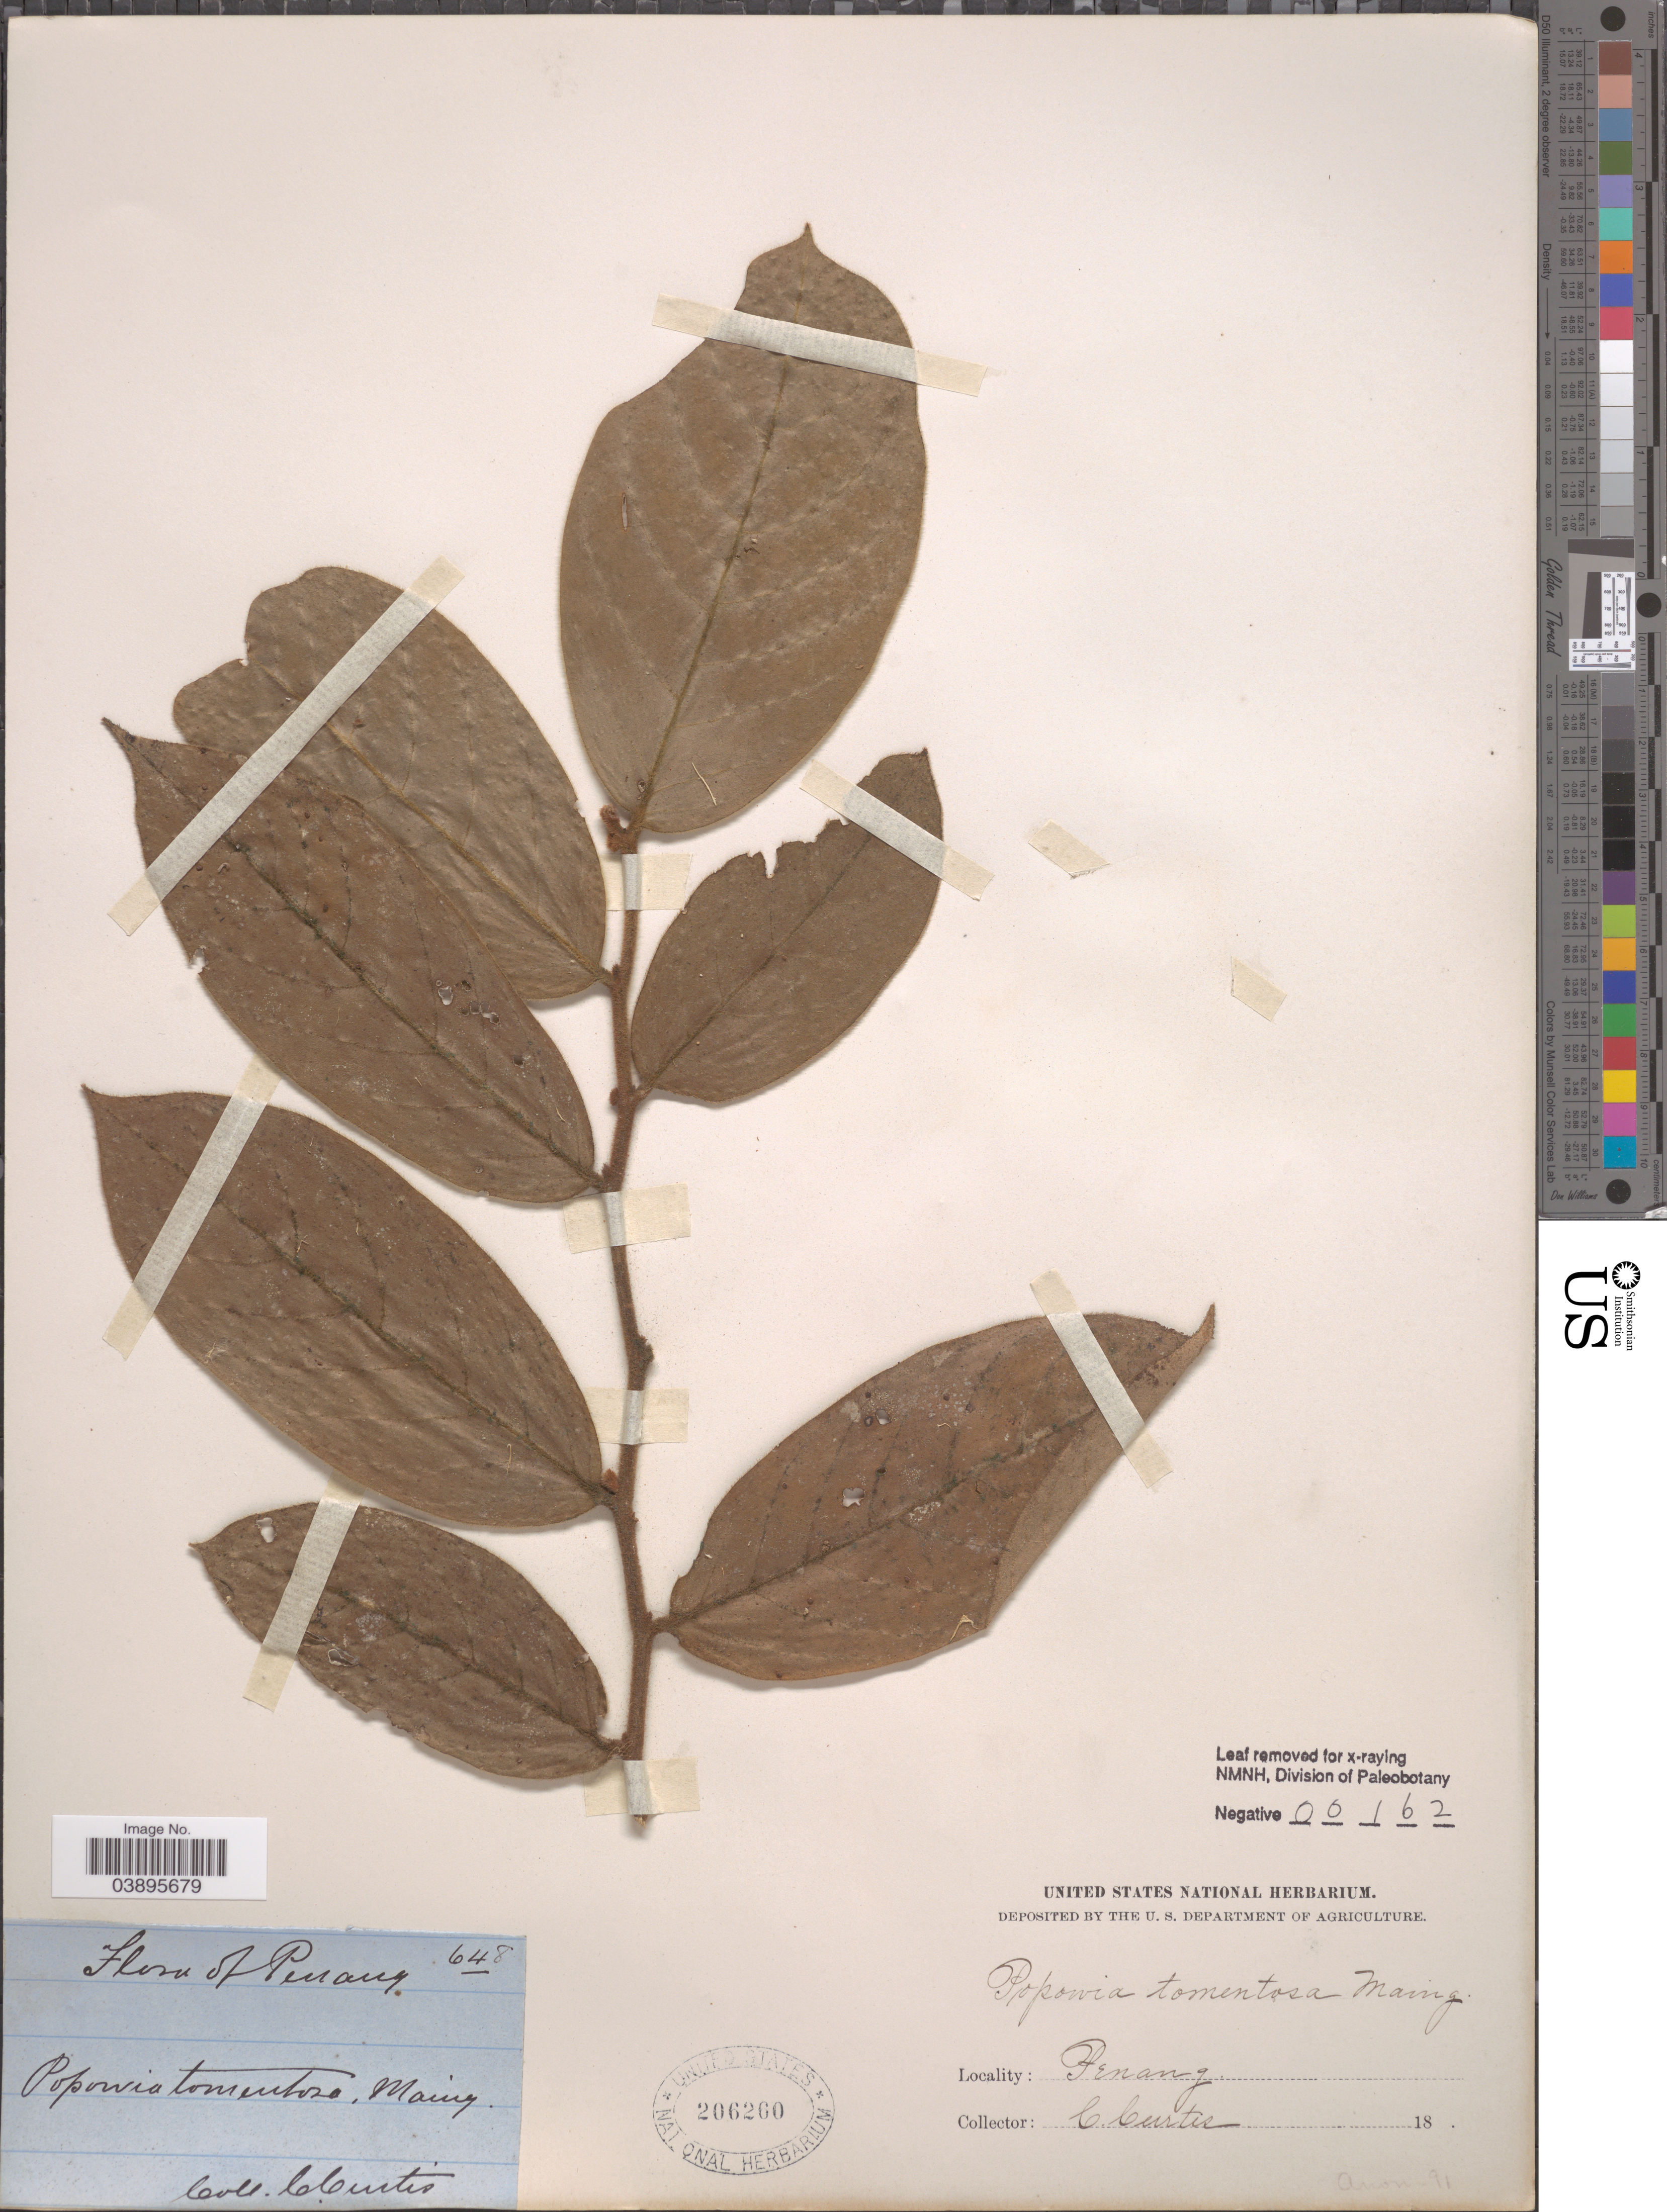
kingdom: Plantae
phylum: Tracheophyta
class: Magnoliopsida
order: Magnoliales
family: Annonaceae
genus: Popowia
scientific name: Popowia tomentosa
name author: Maingay ex Hook. f. & Thomson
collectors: C. Curtis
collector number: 648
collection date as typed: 18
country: Malaysia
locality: Penang.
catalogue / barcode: US 206260